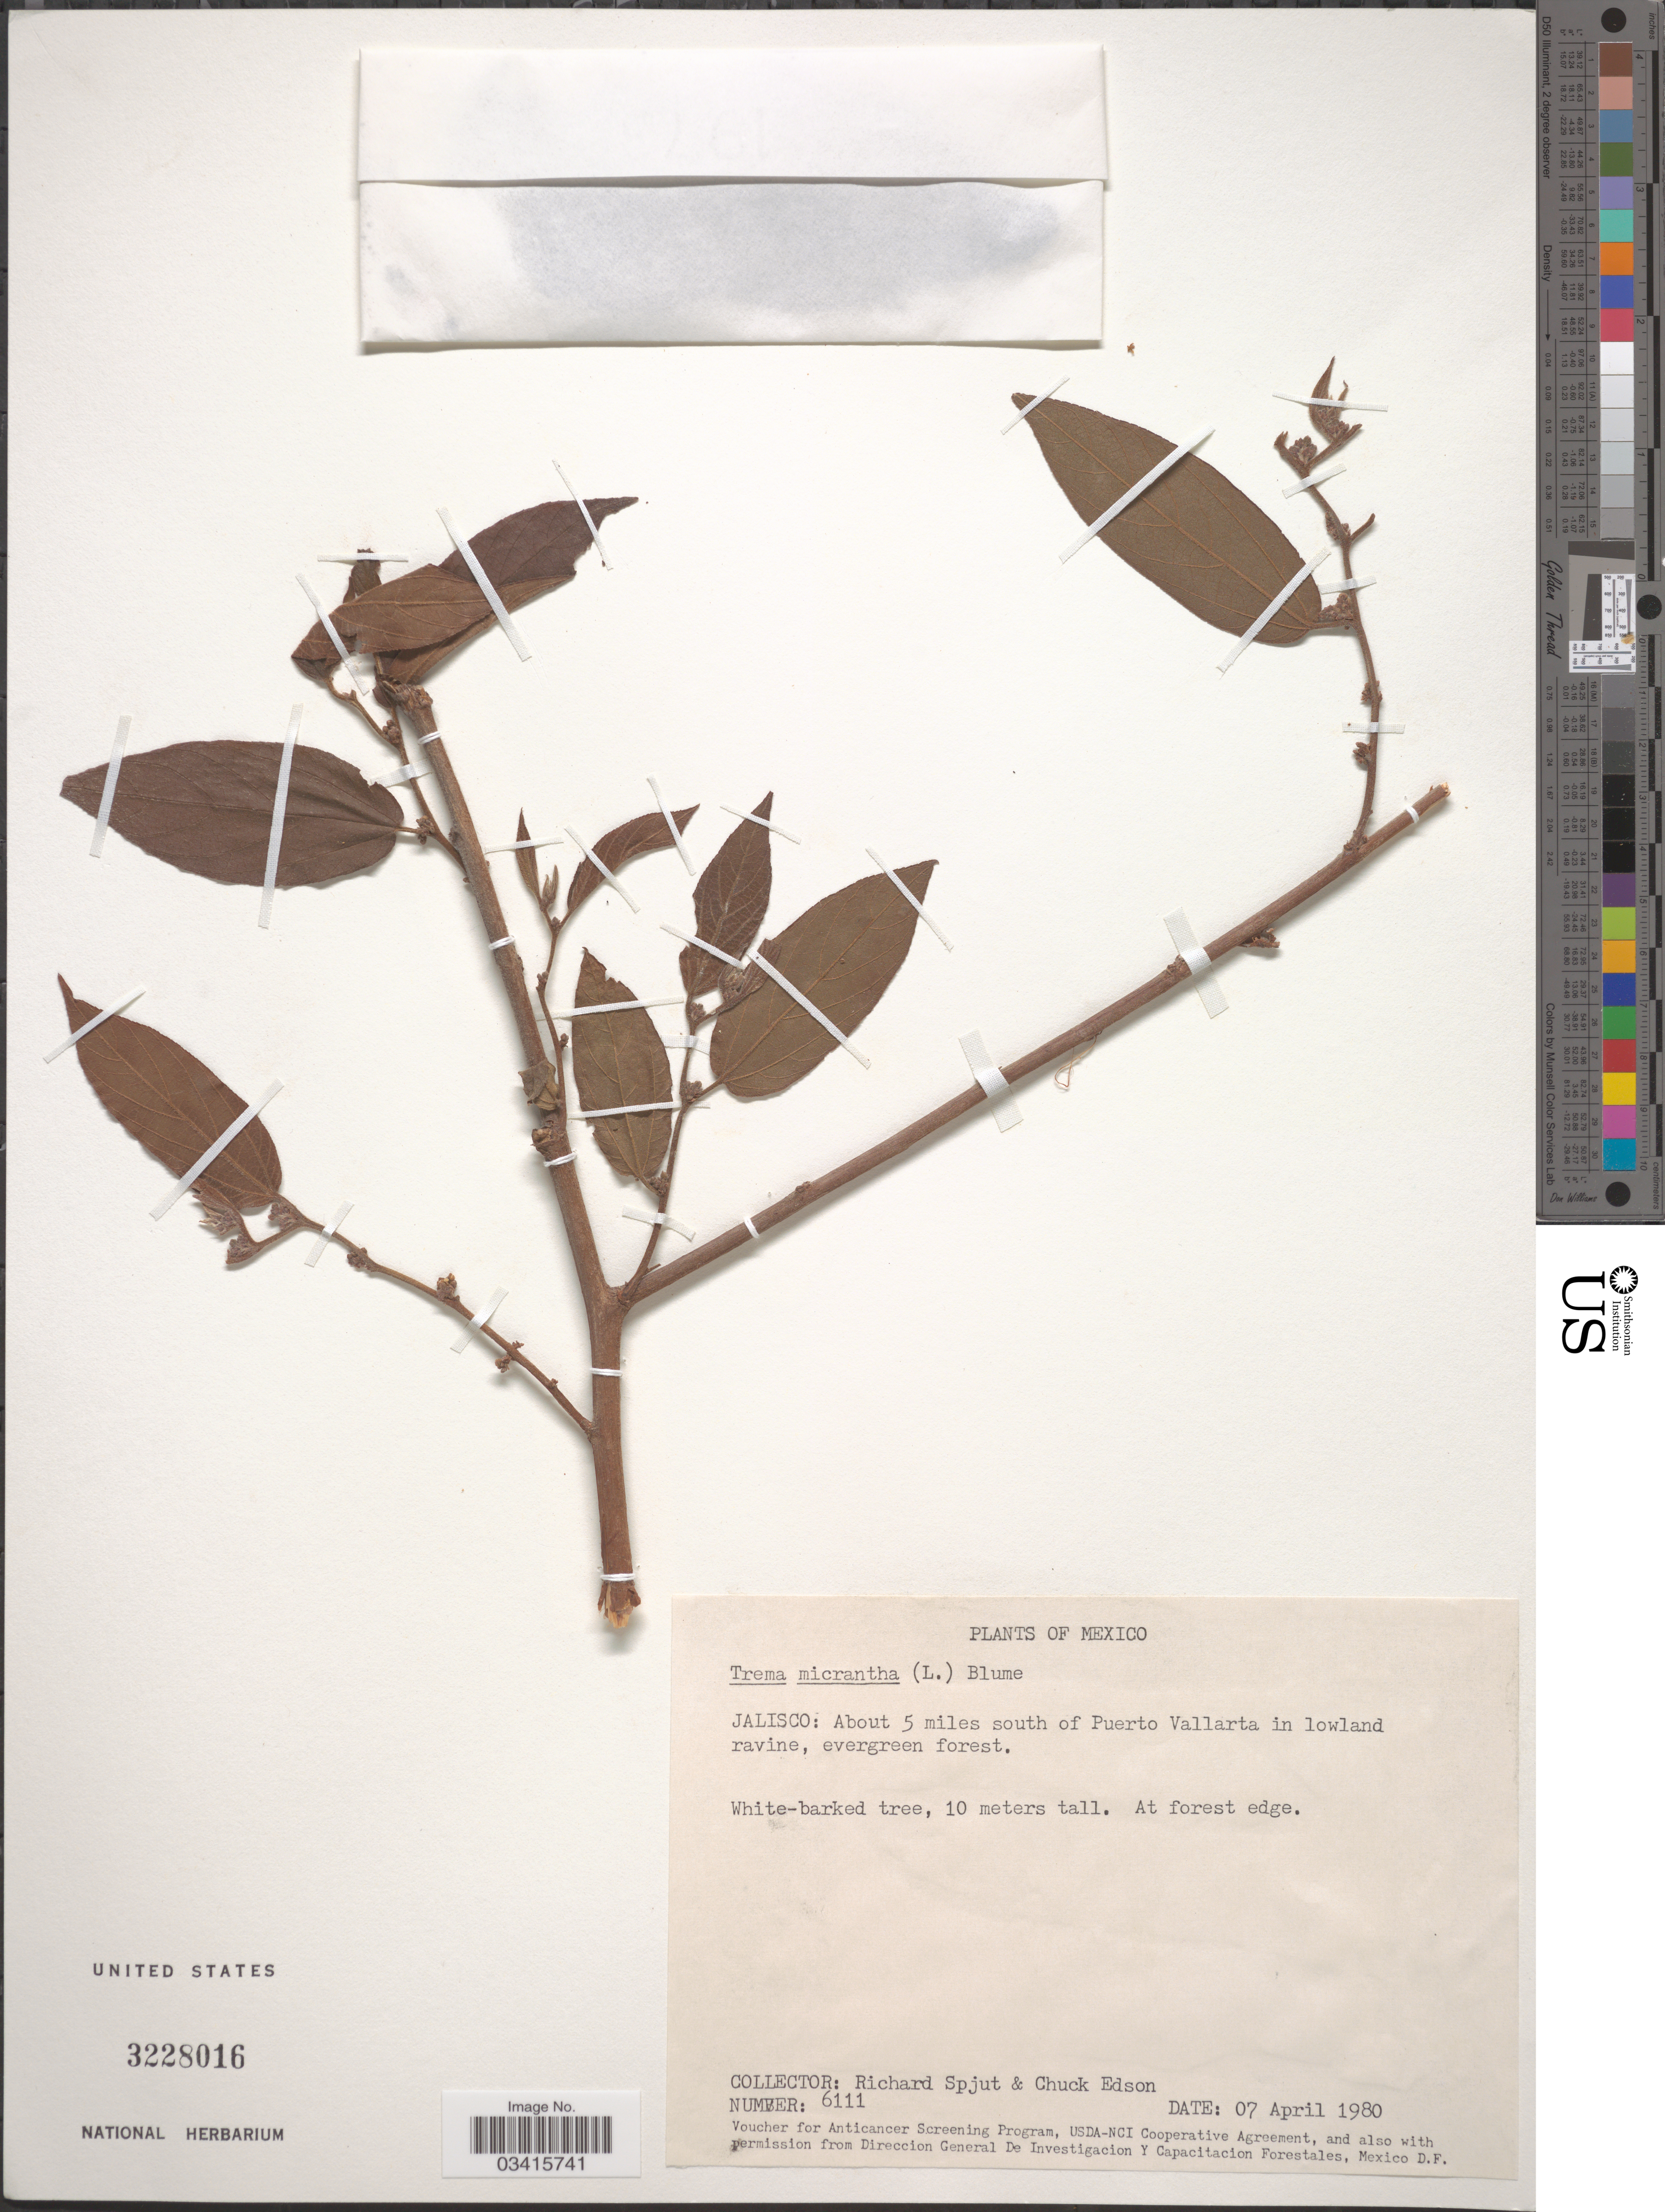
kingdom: Plantae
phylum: Tracheophyta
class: Magnoliopsida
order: Rosales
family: Cannabaceae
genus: Trema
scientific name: Trema micranthum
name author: (L.) Blume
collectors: R. Spjut & C. Edson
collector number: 6111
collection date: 1980-04-07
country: Mexico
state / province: Jalisco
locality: About 5 miles south of Puerto Vallarta in lowland ravine, evergreen forest.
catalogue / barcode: US 3228016